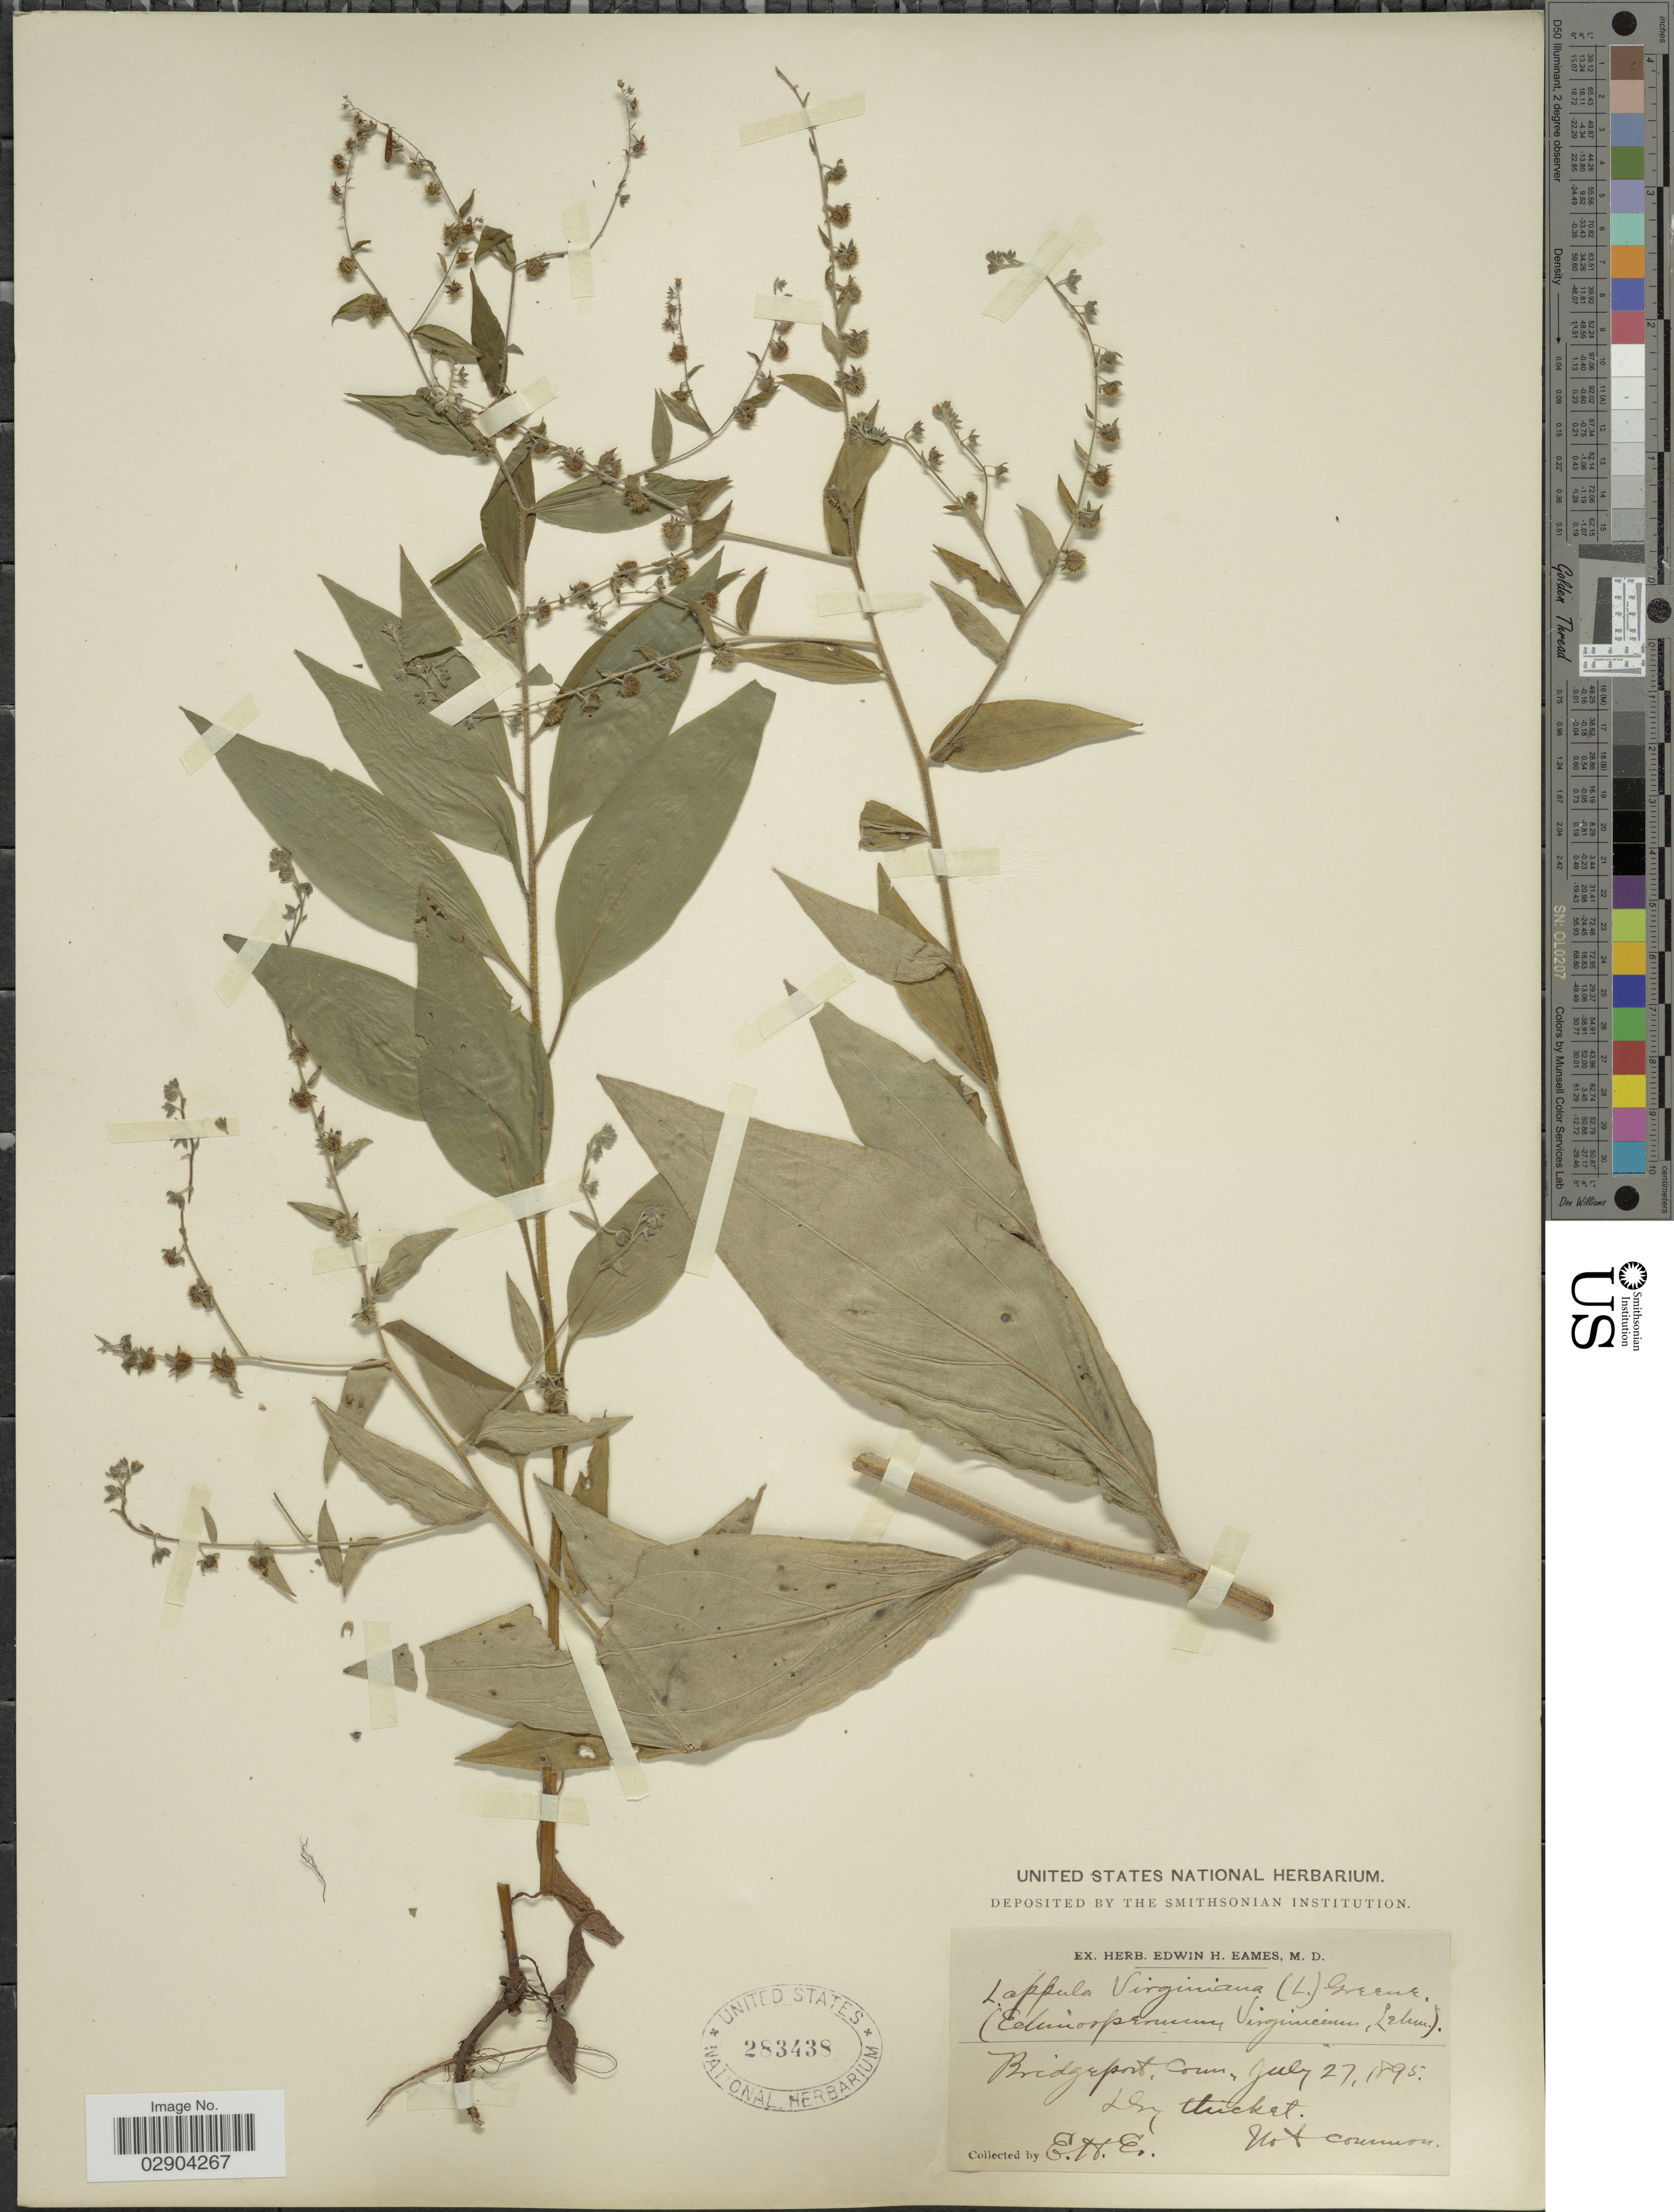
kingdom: Plantae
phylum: Tracheophyta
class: Magnoliopsida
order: Boraginales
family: Boraginaceae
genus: Hackelia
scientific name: Hackelia virginiana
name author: (L.) I.M. Johnst.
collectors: E. H. Eames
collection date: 1895-07-27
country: United States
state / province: Connecticut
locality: Bridgeport, Conn.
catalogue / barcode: US 283438